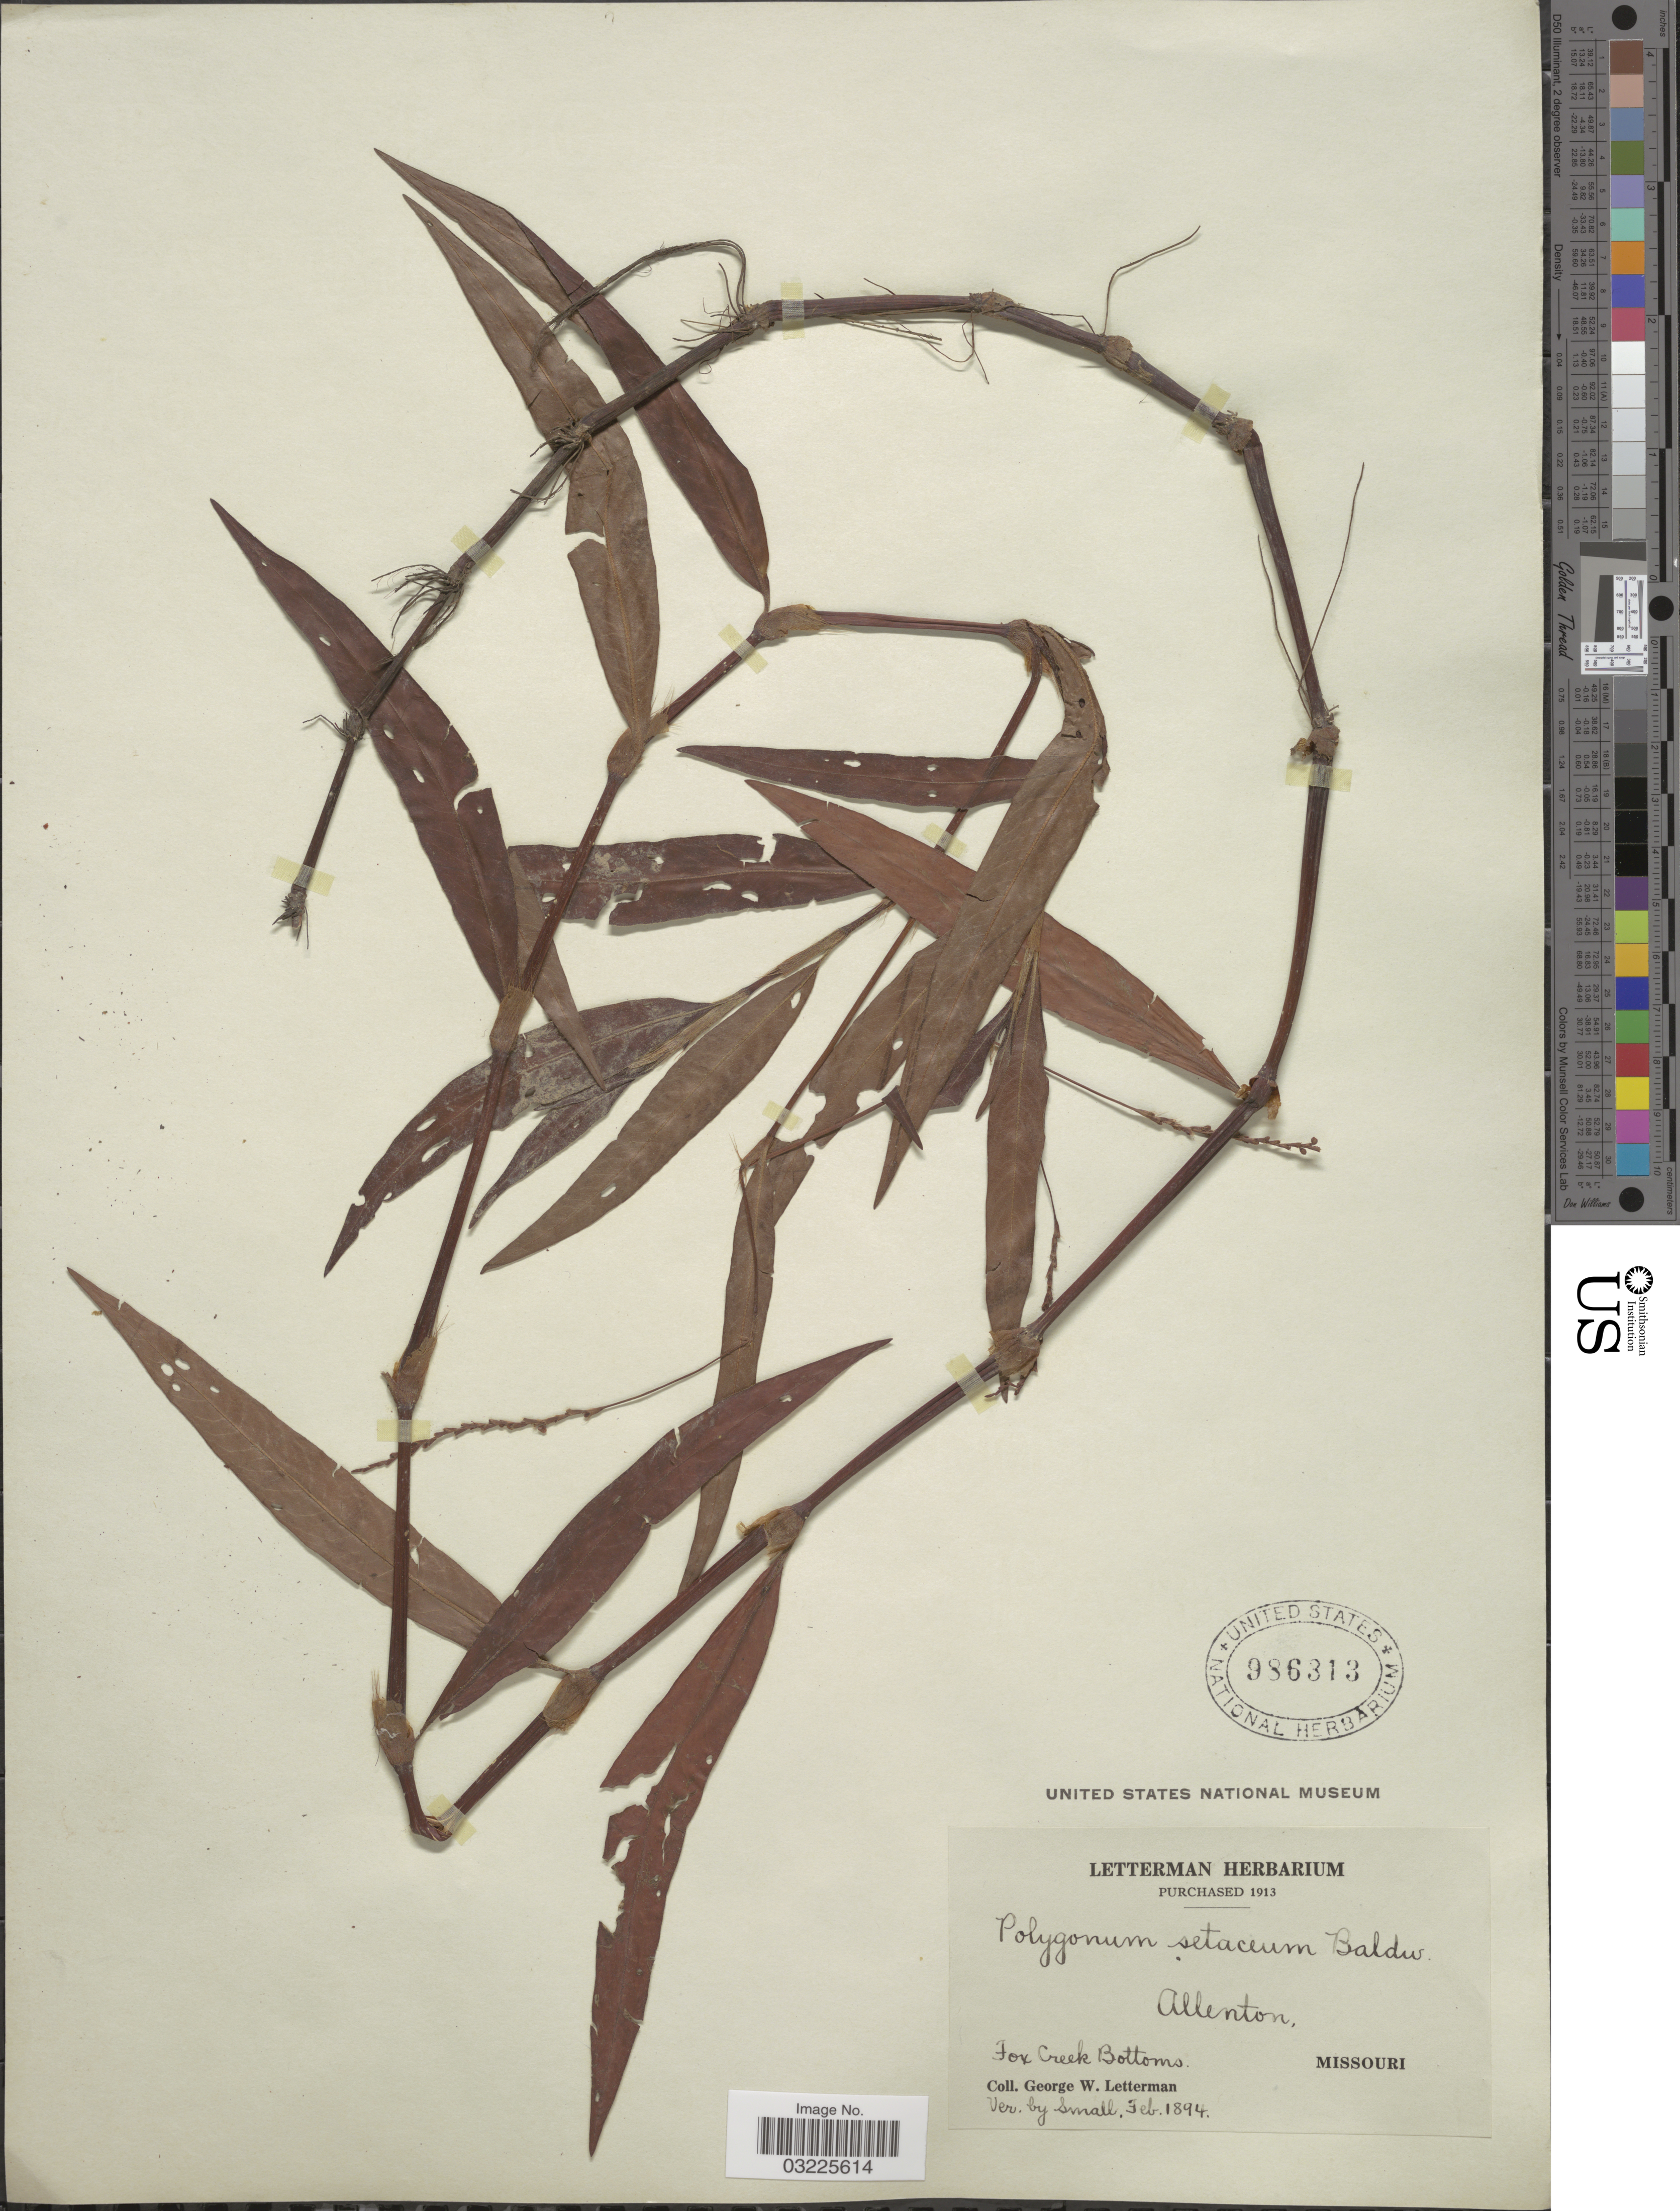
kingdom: Plantae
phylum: Tracheophyta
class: Magnoliopsida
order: Caryophyllales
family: Polygonaceae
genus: Persicaria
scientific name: Persicaria hydropiperoides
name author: (Michx.) Small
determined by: Atha, D. E.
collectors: G. W. Letterman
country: United States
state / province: Missouri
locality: Allenton. Fox Creek Bottoms.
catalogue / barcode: US 986313